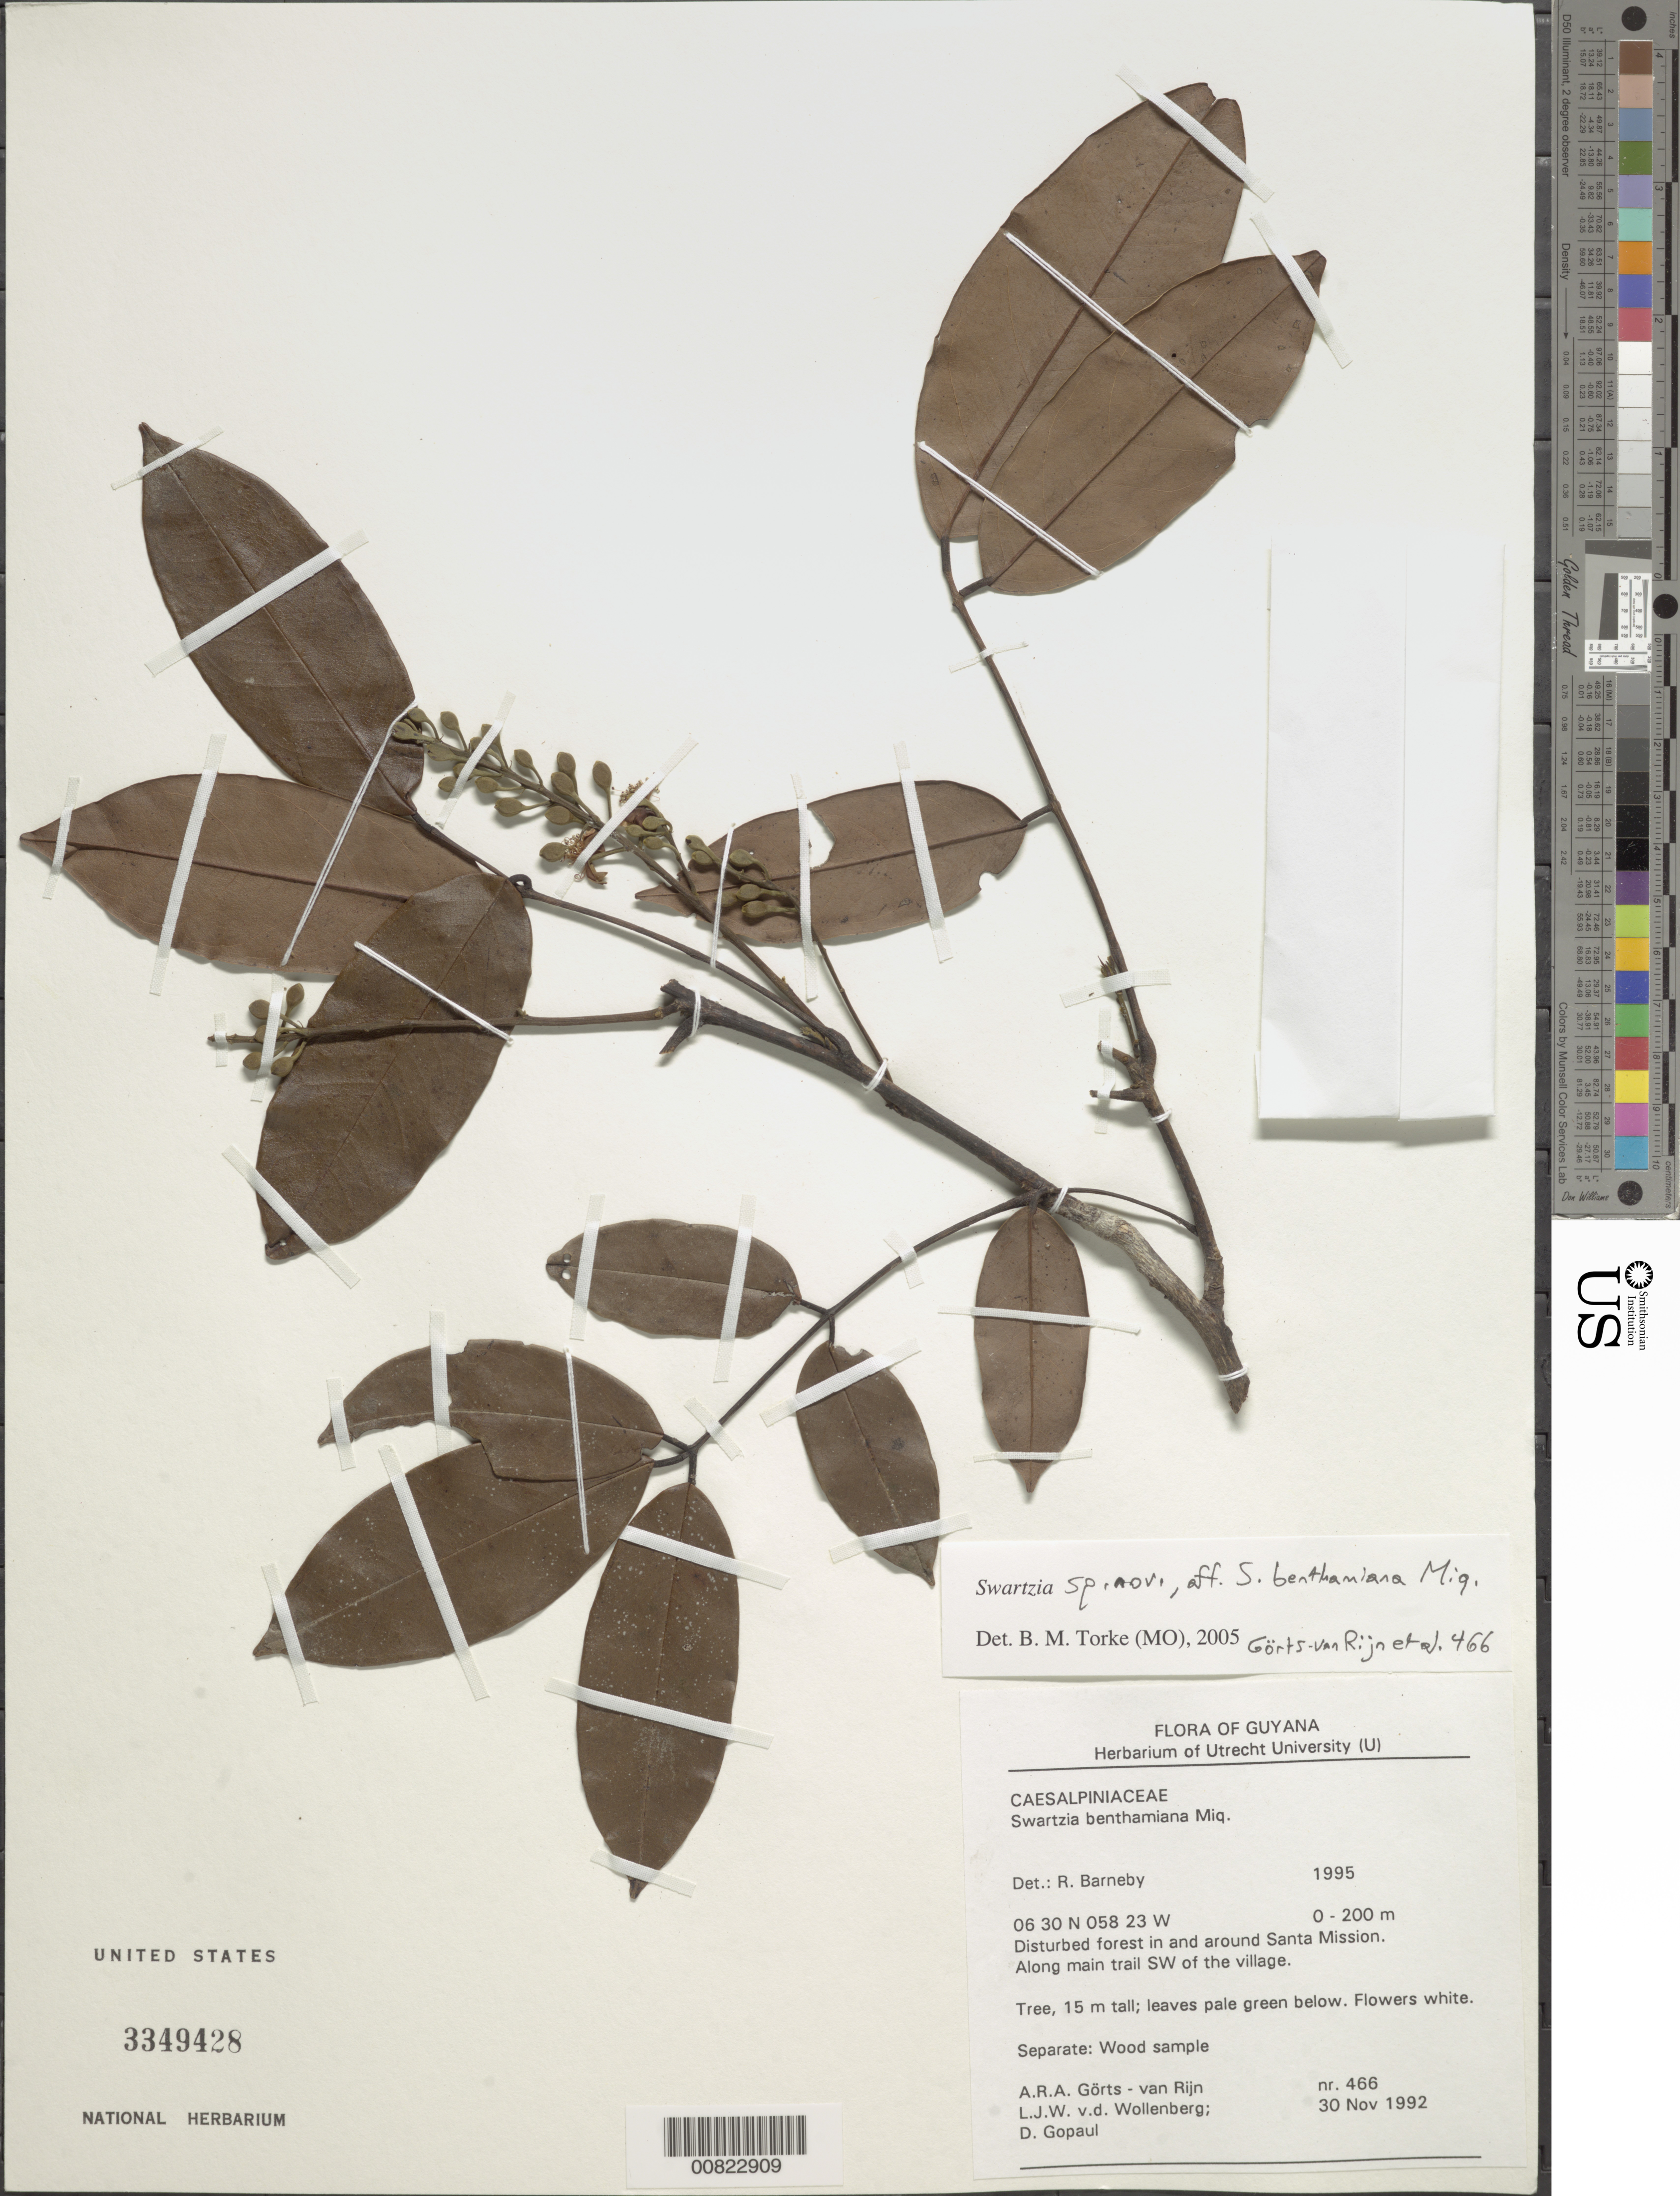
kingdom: Plantae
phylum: Tracheophyta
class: Magnoliopsida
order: Fabales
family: Fabaceae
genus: Swartzia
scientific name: Swartzia sp. nov. aff. benthamiana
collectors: A. .R. A. Görts-van Rijn, L. van der Wollenberg & D. Gopaul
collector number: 466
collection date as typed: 30-Nov-92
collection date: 1992-11-30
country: Guyana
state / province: Demerara-Mahaica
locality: Santa Mission, near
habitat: Disturbed forest, along main trail SW of village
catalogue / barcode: US 3349428